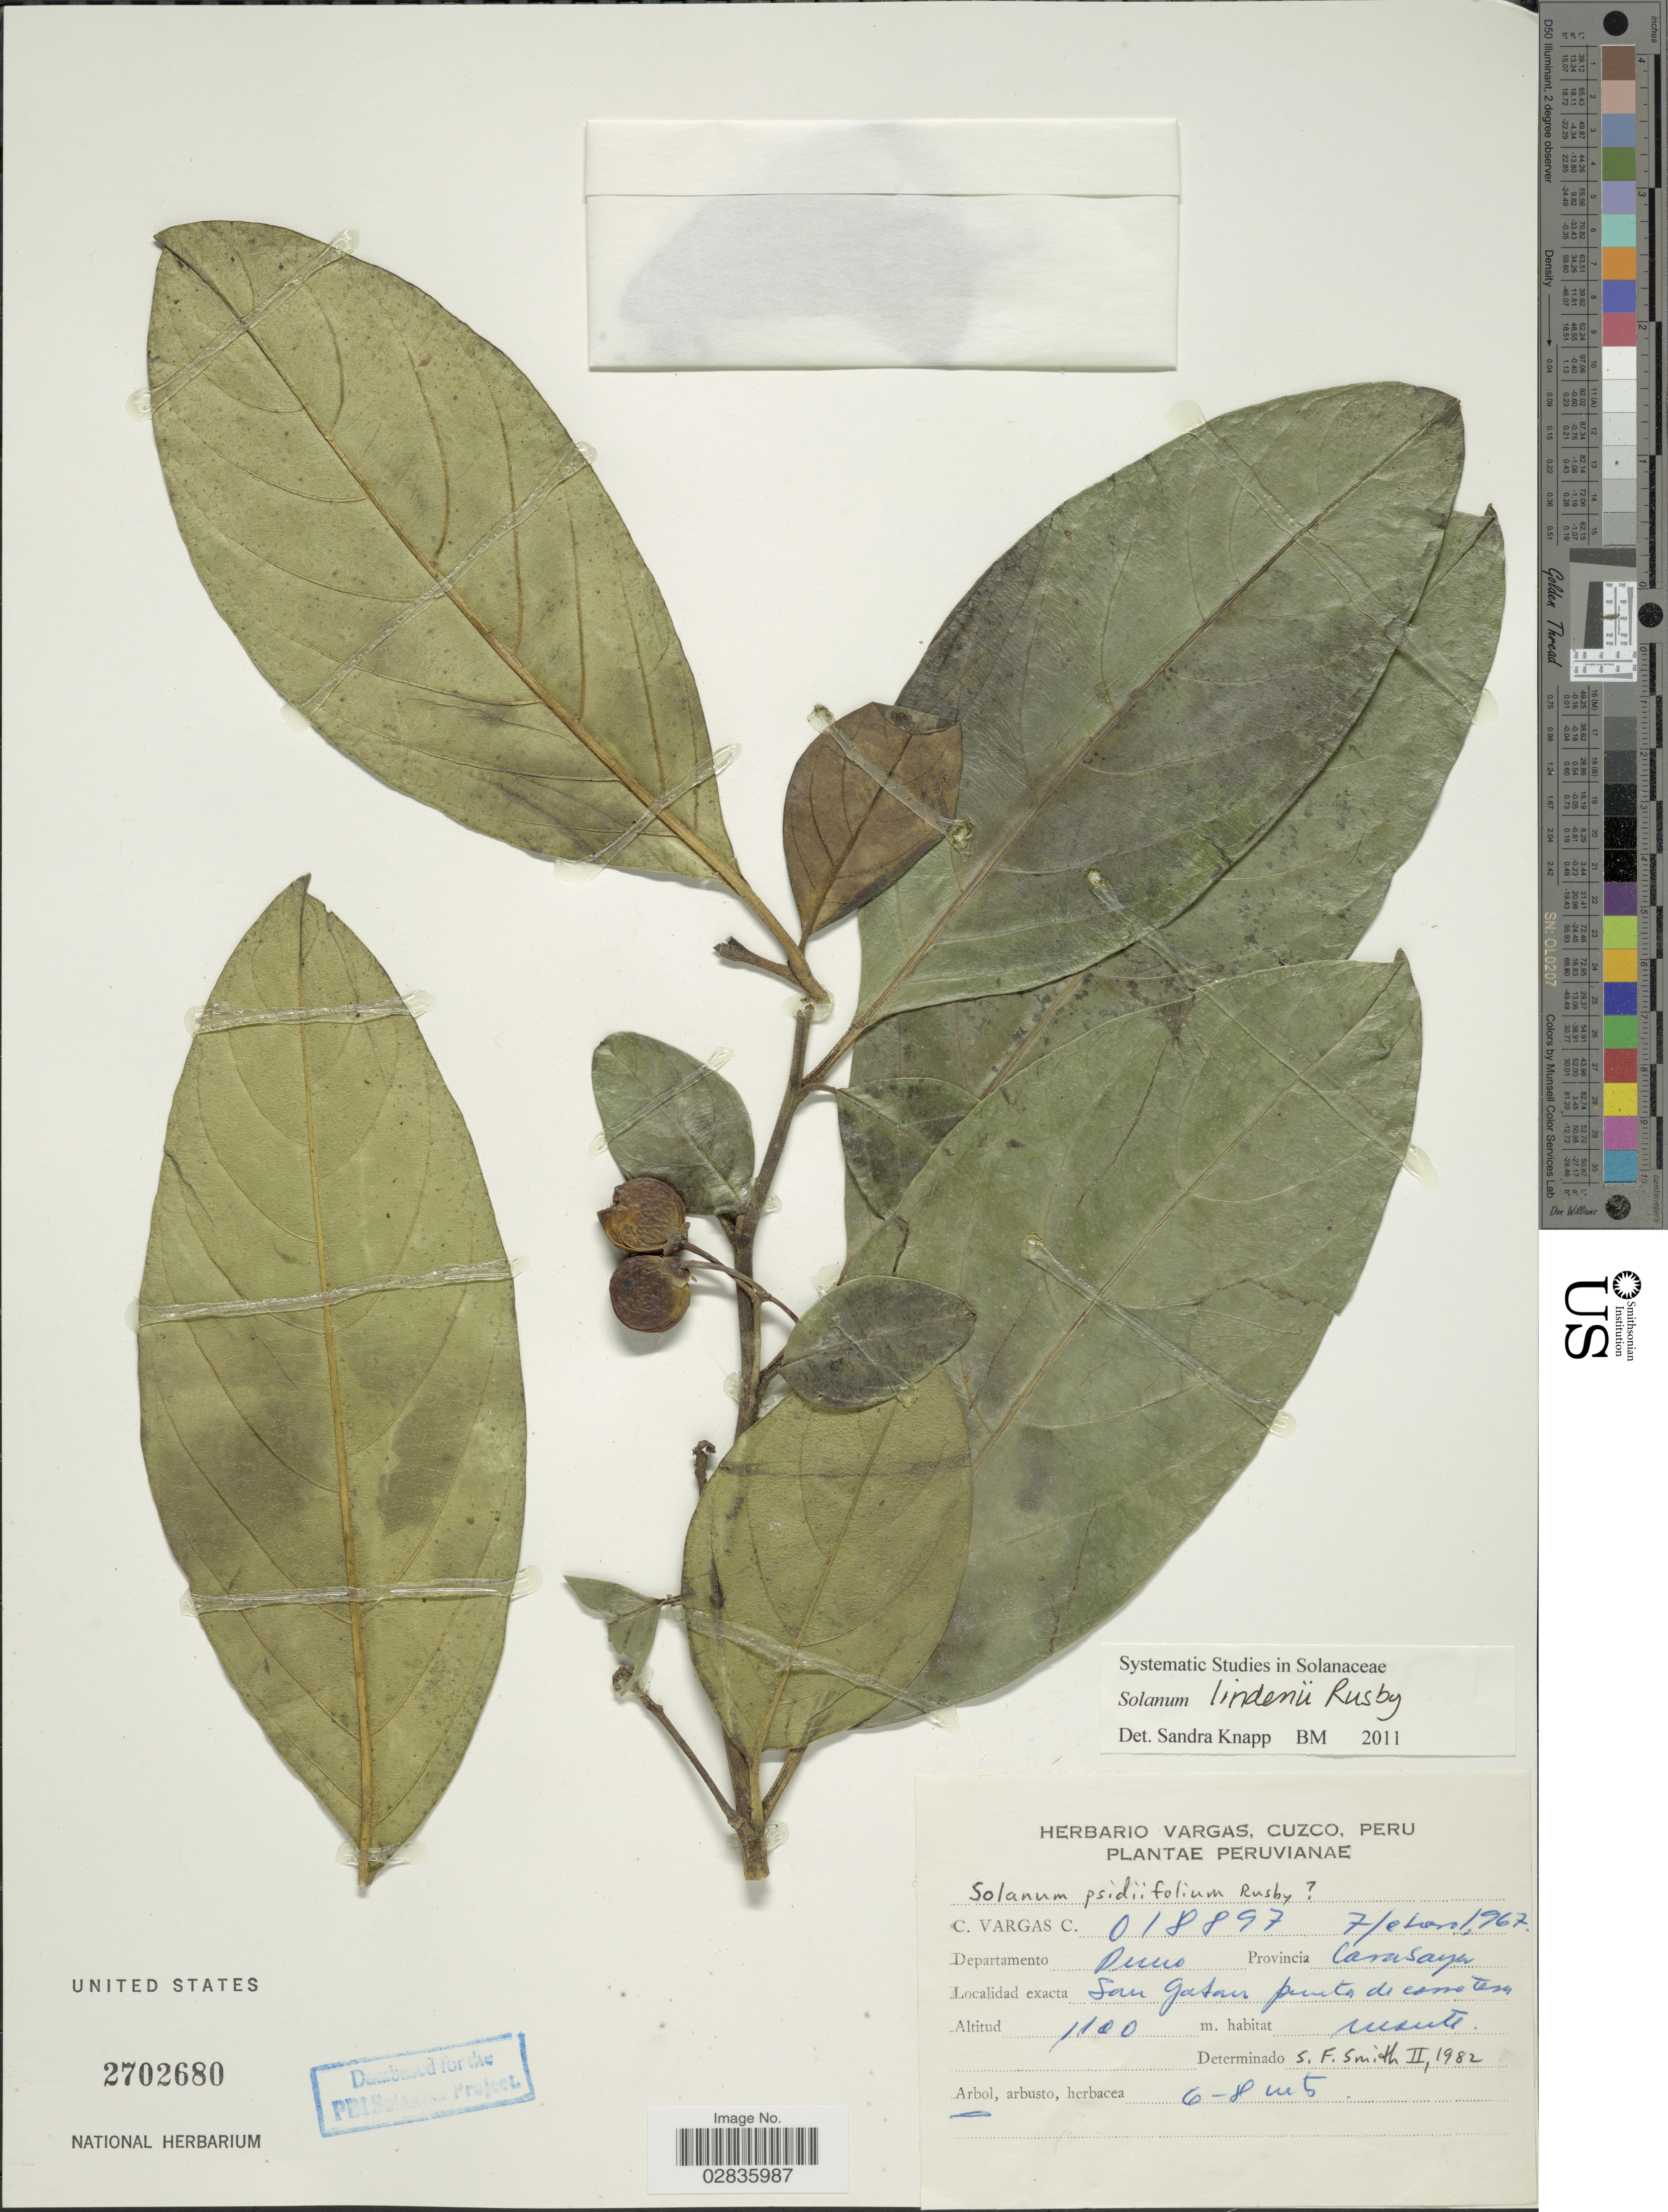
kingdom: Plantae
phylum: Tracheophyta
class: Magnoliopsida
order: Solanales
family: Solanaceae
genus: Solanum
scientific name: Solanum lindenii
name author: Rusby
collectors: C. Vargas Calderón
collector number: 018897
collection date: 1967-01-07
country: Peru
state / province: Puno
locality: Departamento Puno. Provincia Carabaya. San Gaban. Punta de Carreterra.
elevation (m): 1100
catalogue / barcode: US 2702680